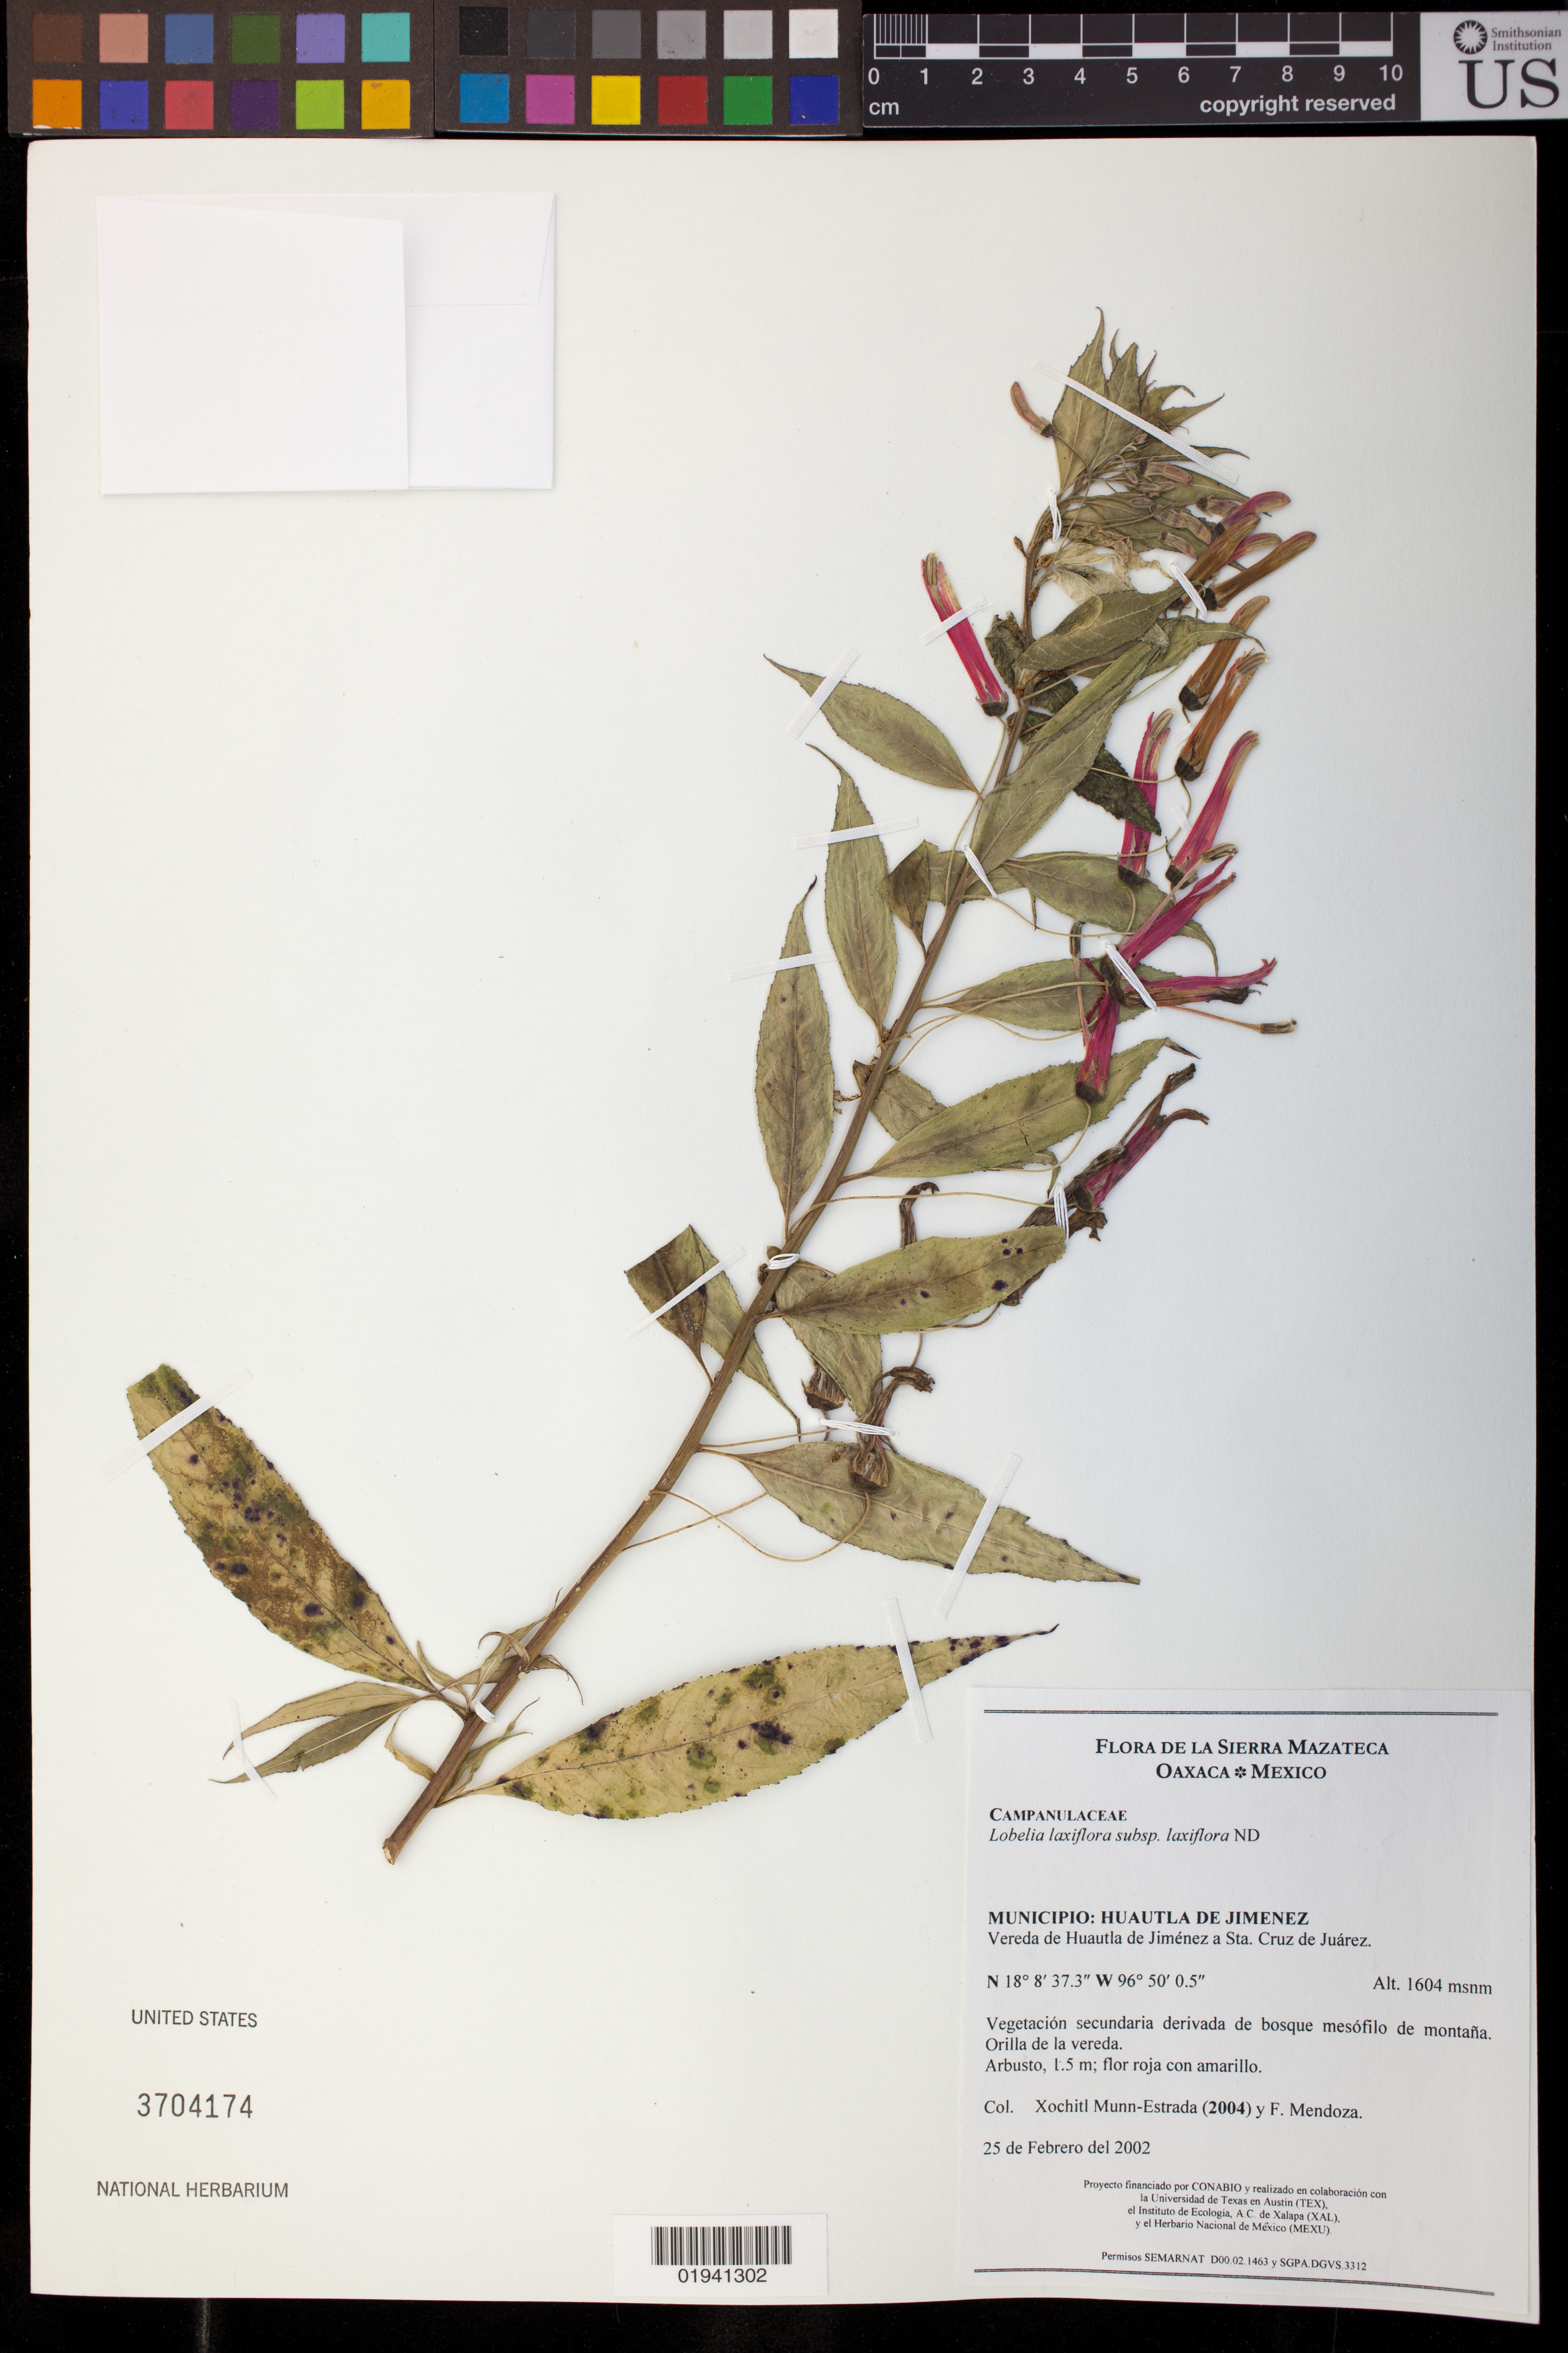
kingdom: Plantae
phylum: Tracheophyta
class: Magnoliopsida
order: Asterales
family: Campanulaceae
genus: Lobelia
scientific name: Lobelia laxiflora subsp. laxiflora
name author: Kunth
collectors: X. Munn-Estrada & F. Mendoza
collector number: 2004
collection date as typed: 25 de Febrero del 2002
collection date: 2002-02-25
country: Mexico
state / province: Oaxaca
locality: Municipio: Huautla de Jimenez. Vereda de Huautla de Jimenez a Sta. Cruz de Juarez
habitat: Vegetacion secundaria derivada de bosque mesofilo de montana. Orilla de la vereda.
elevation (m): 1604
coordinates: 18 8 30 N, 96 50 14.8 W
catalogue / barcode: US 3704174